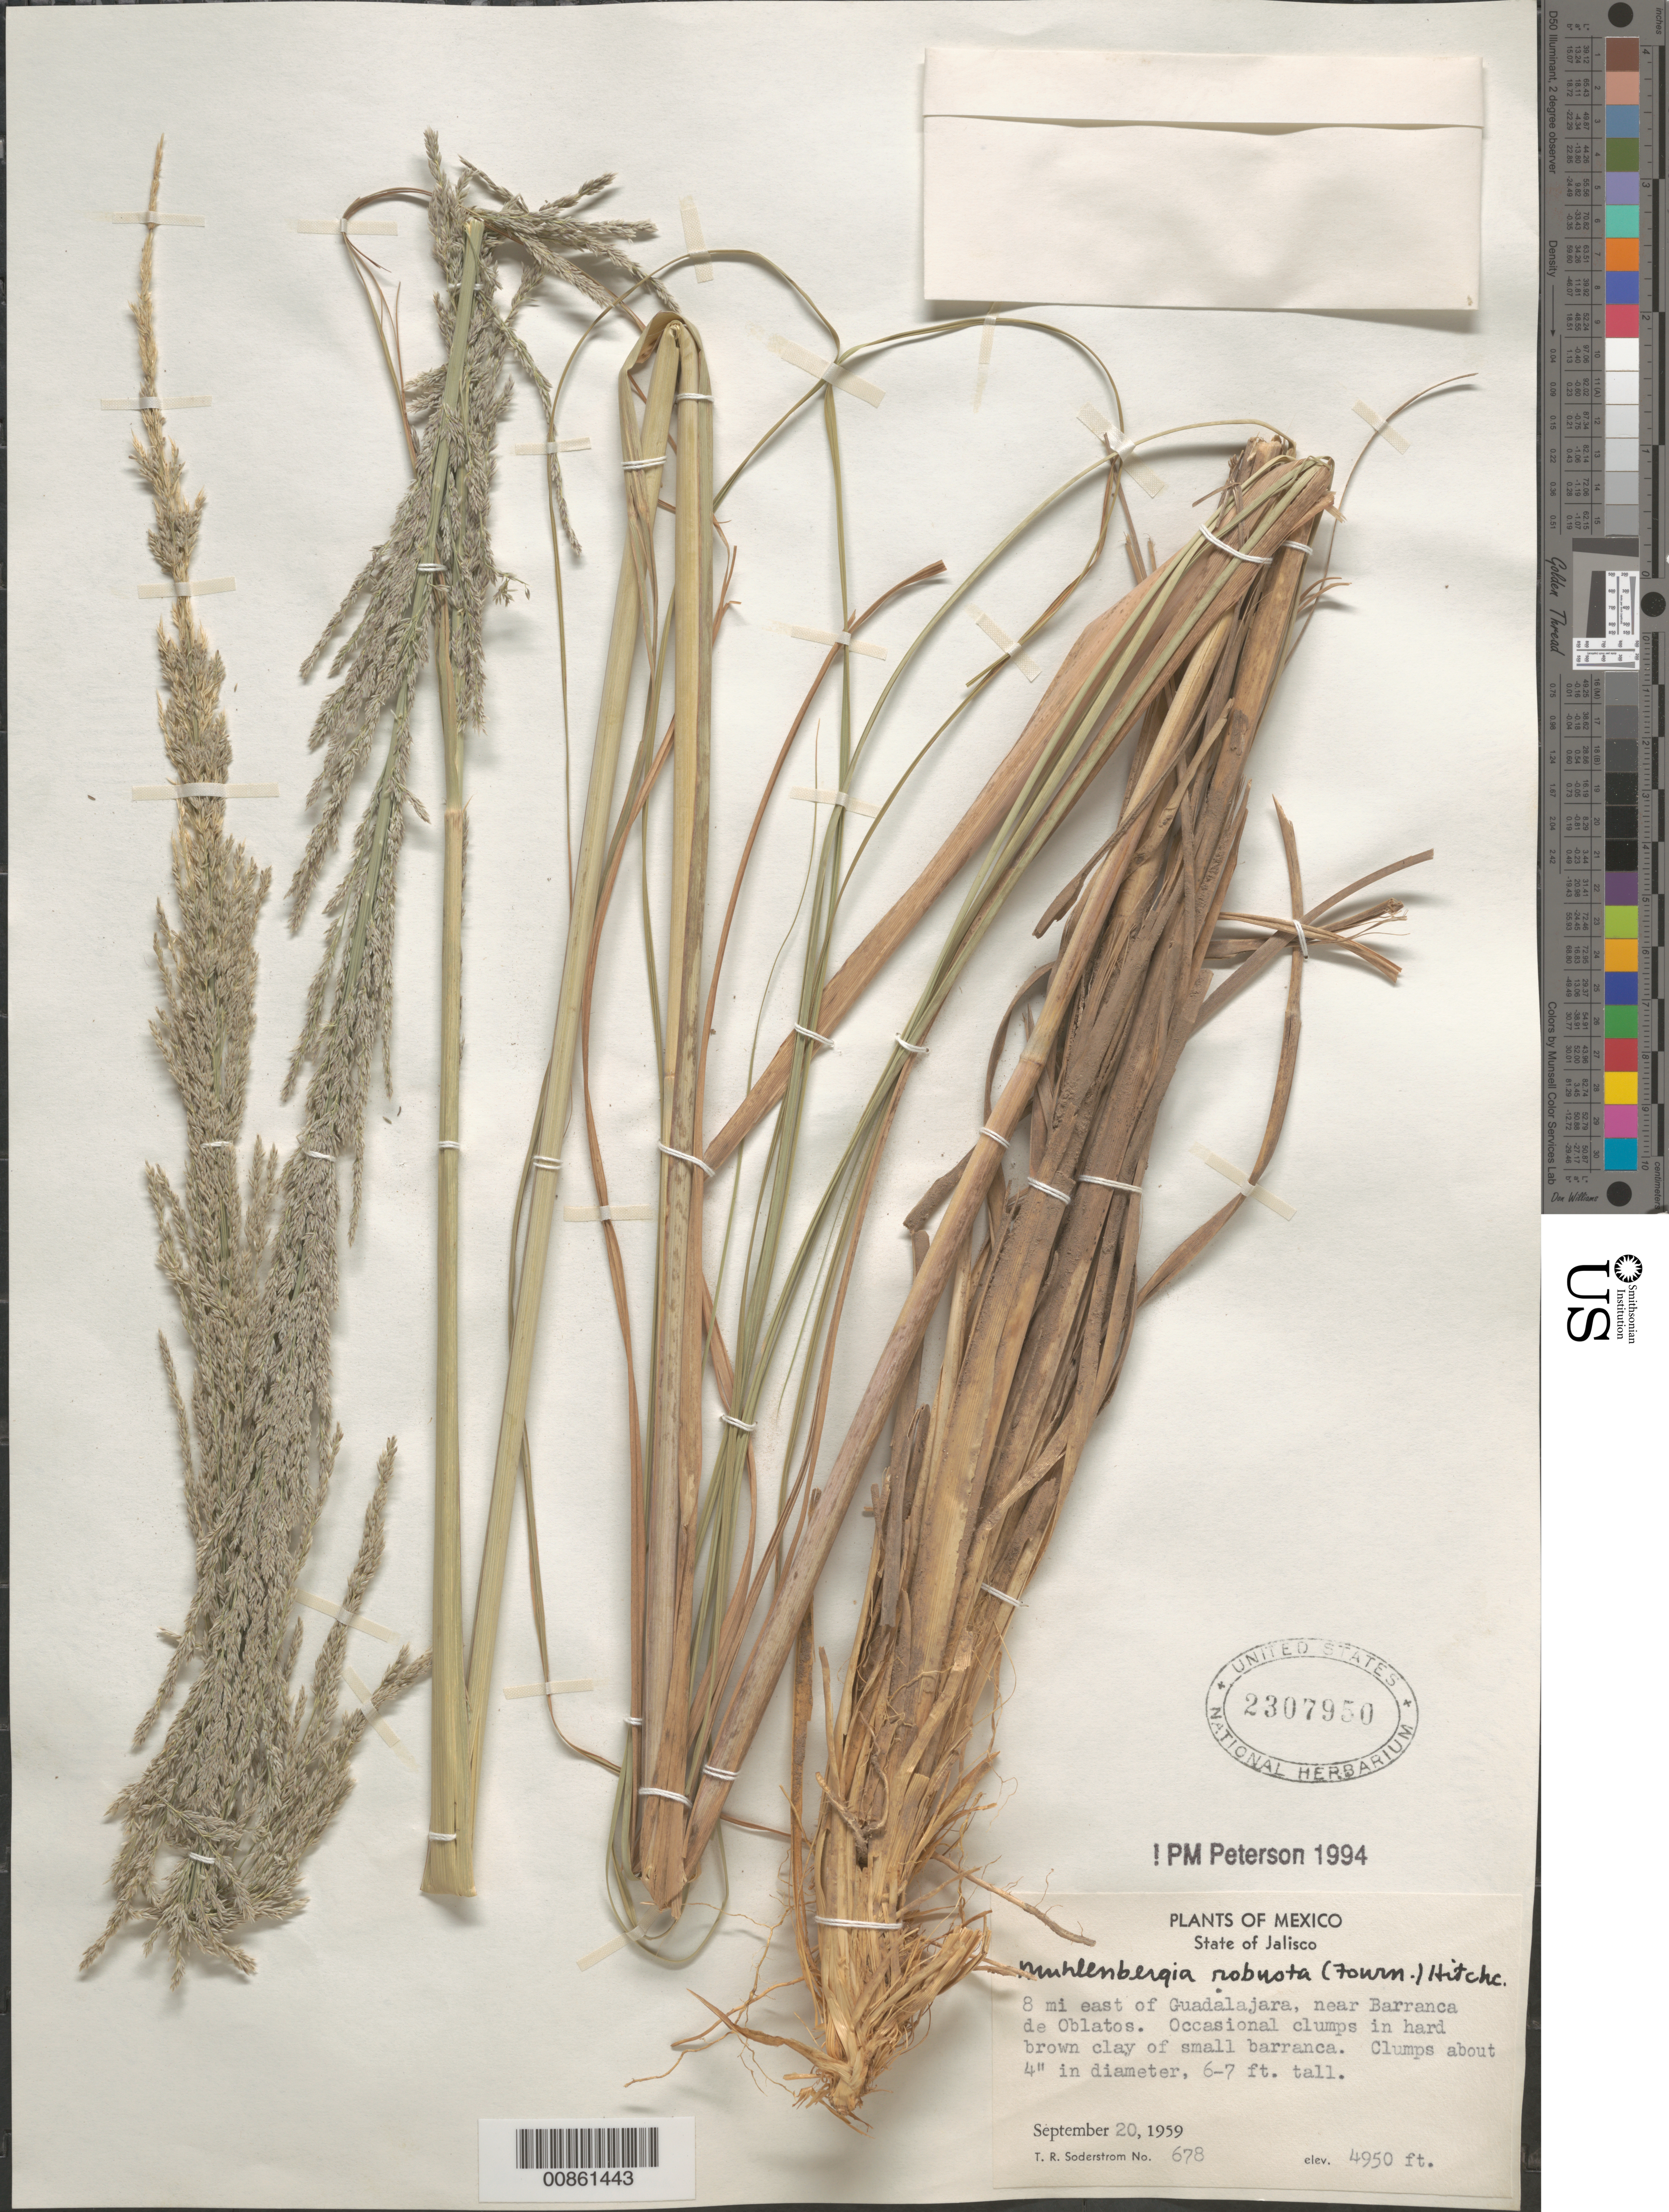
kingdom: Plantae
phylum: Tracheophyta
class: Liliopsida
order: Poales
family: Poaceae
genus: Muhlenbergia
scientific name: Muhlenbergia robusta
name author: (E. Fourn.) Hitchc.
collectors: T. R. Soderstrom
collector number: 678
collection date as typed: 20 Sep 1959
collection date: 1959-09-20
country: Mexico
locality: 8 mi E of Guadalajara, near Barranca de Oblatos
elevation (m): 1509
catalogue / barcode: US 2307950